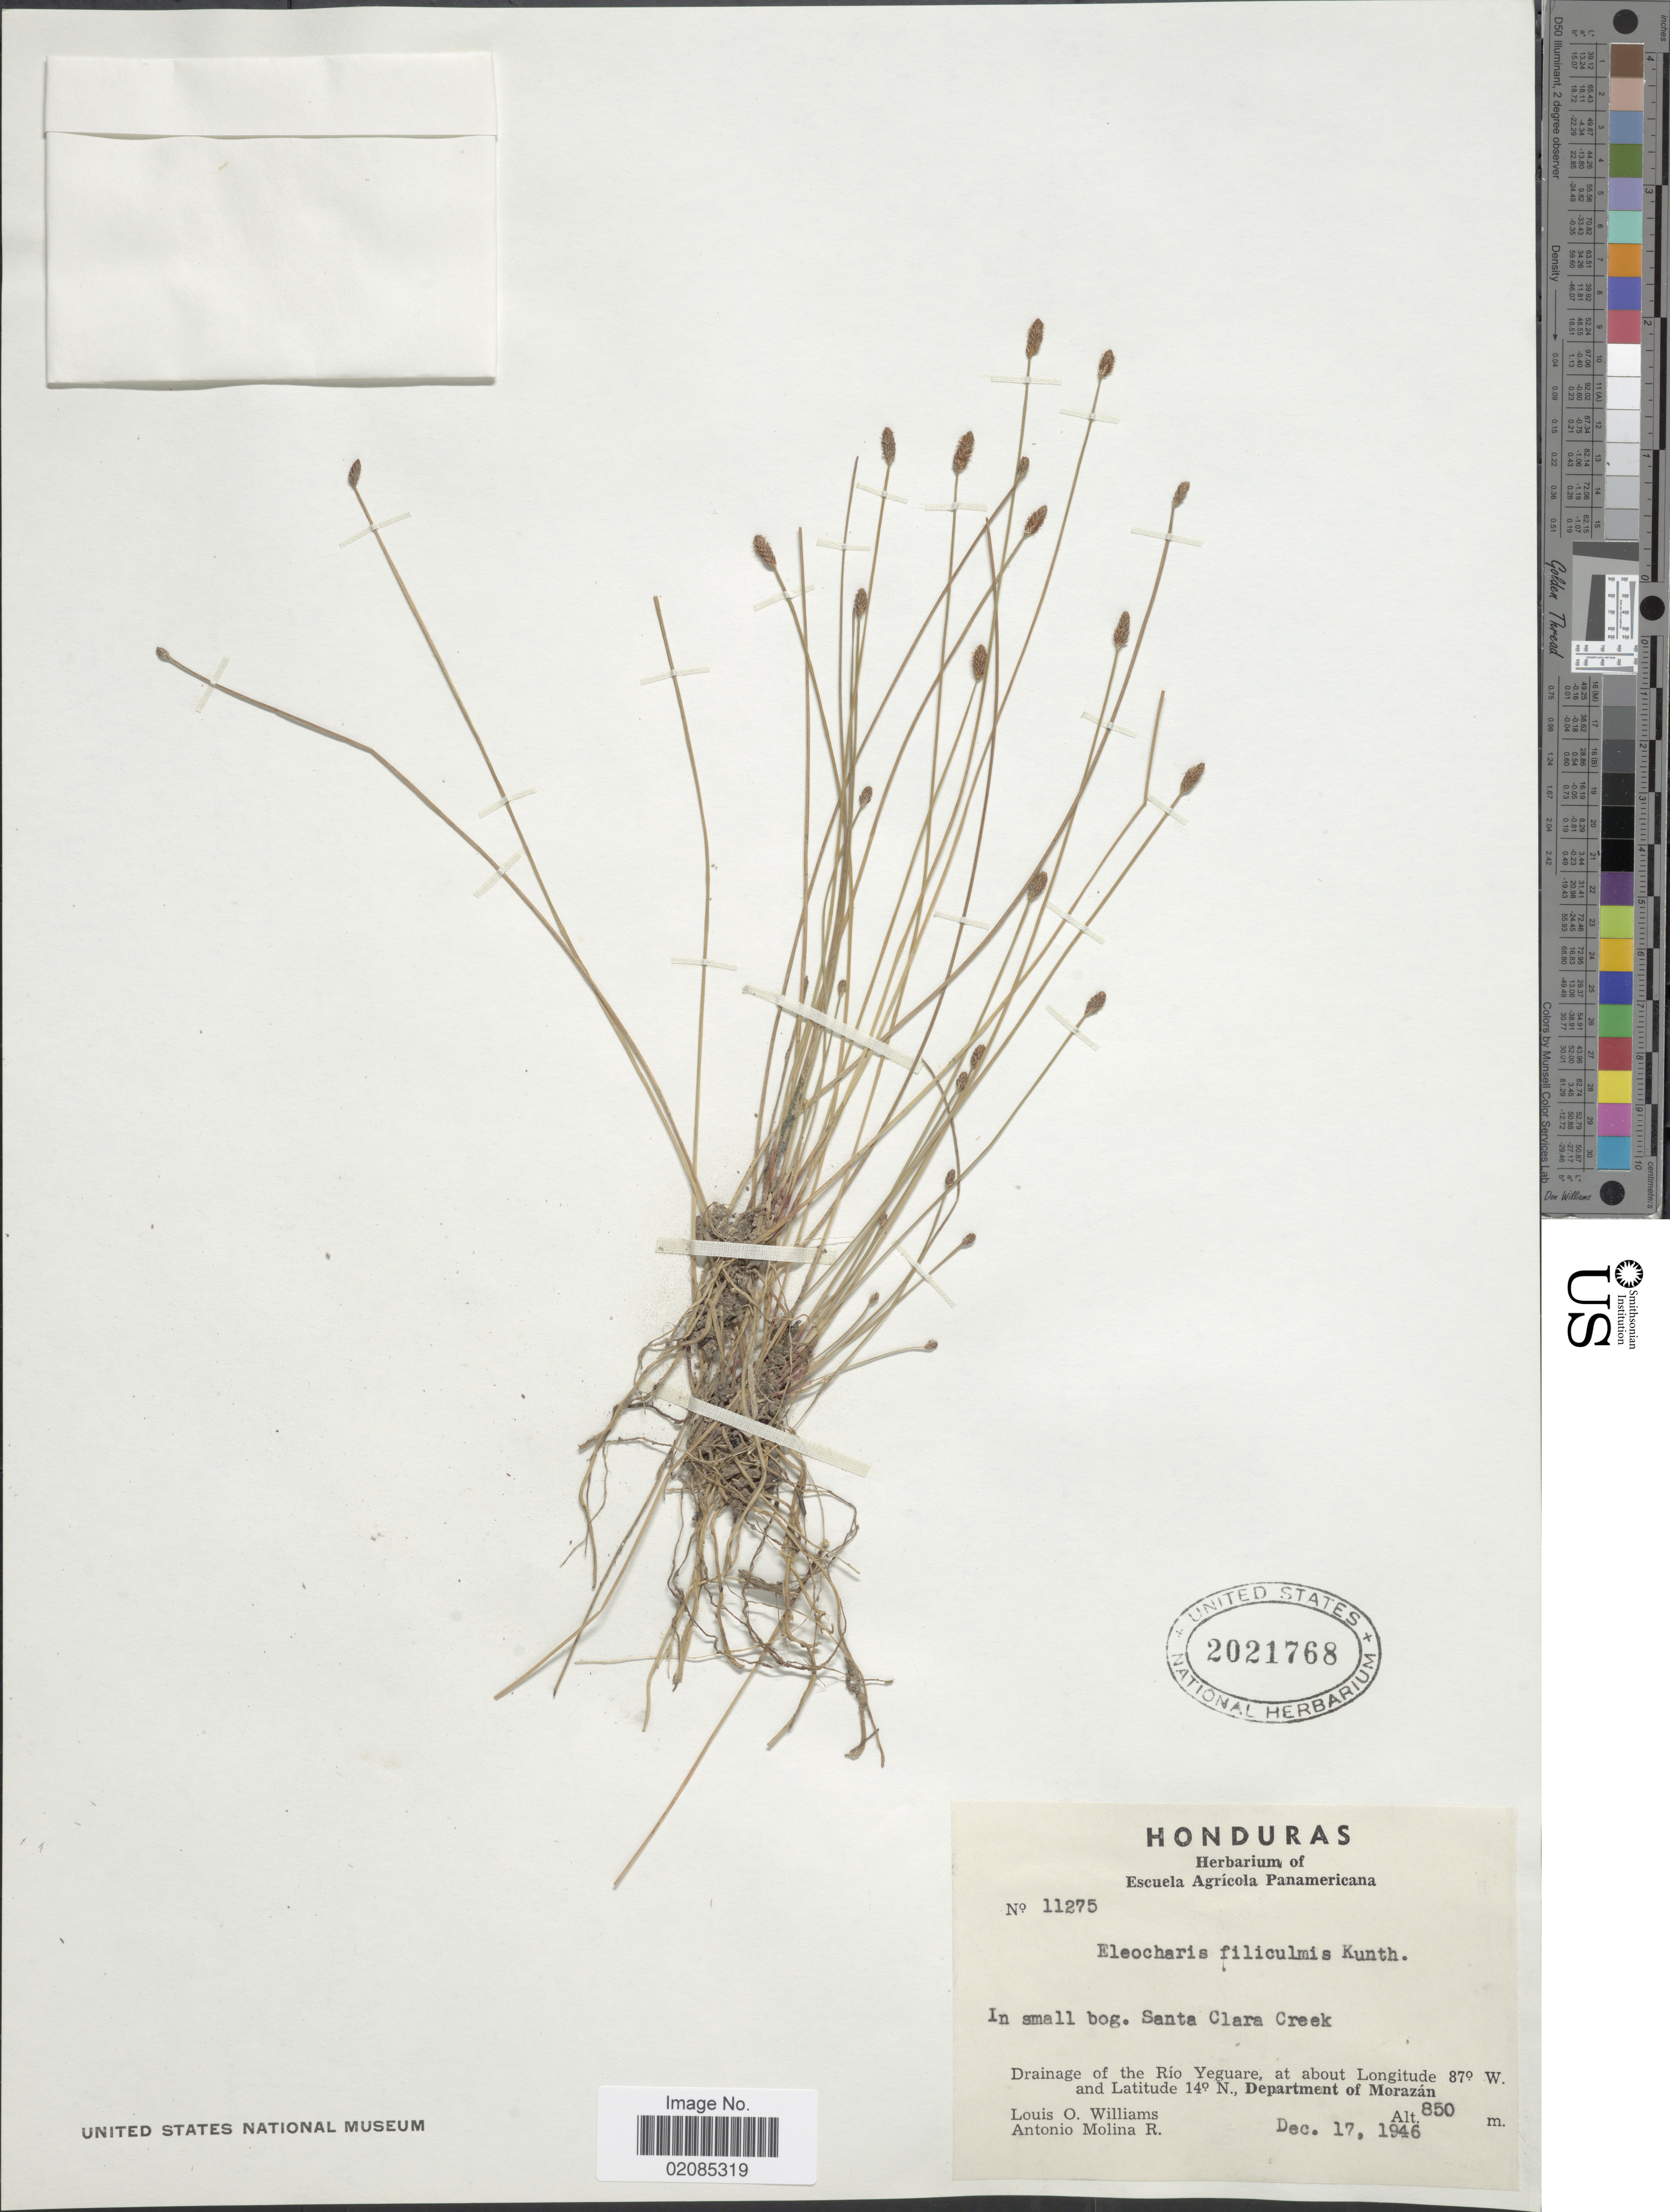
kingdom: Plantae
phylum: Tracheophyta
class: Liliopsida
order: Poales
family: Cyperaceae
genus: Eleocharis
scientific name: Eleocharis filiculmis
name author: Kunth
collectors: L. O. Williams & A. Molina R.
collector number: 11275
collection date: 1946-12-17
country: Honduras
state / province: Fco. Morazán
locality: Santa Clara Creek, Drainage of the Rio Yeguare, Department of Morazan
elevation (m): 850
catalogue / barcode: US 2021768